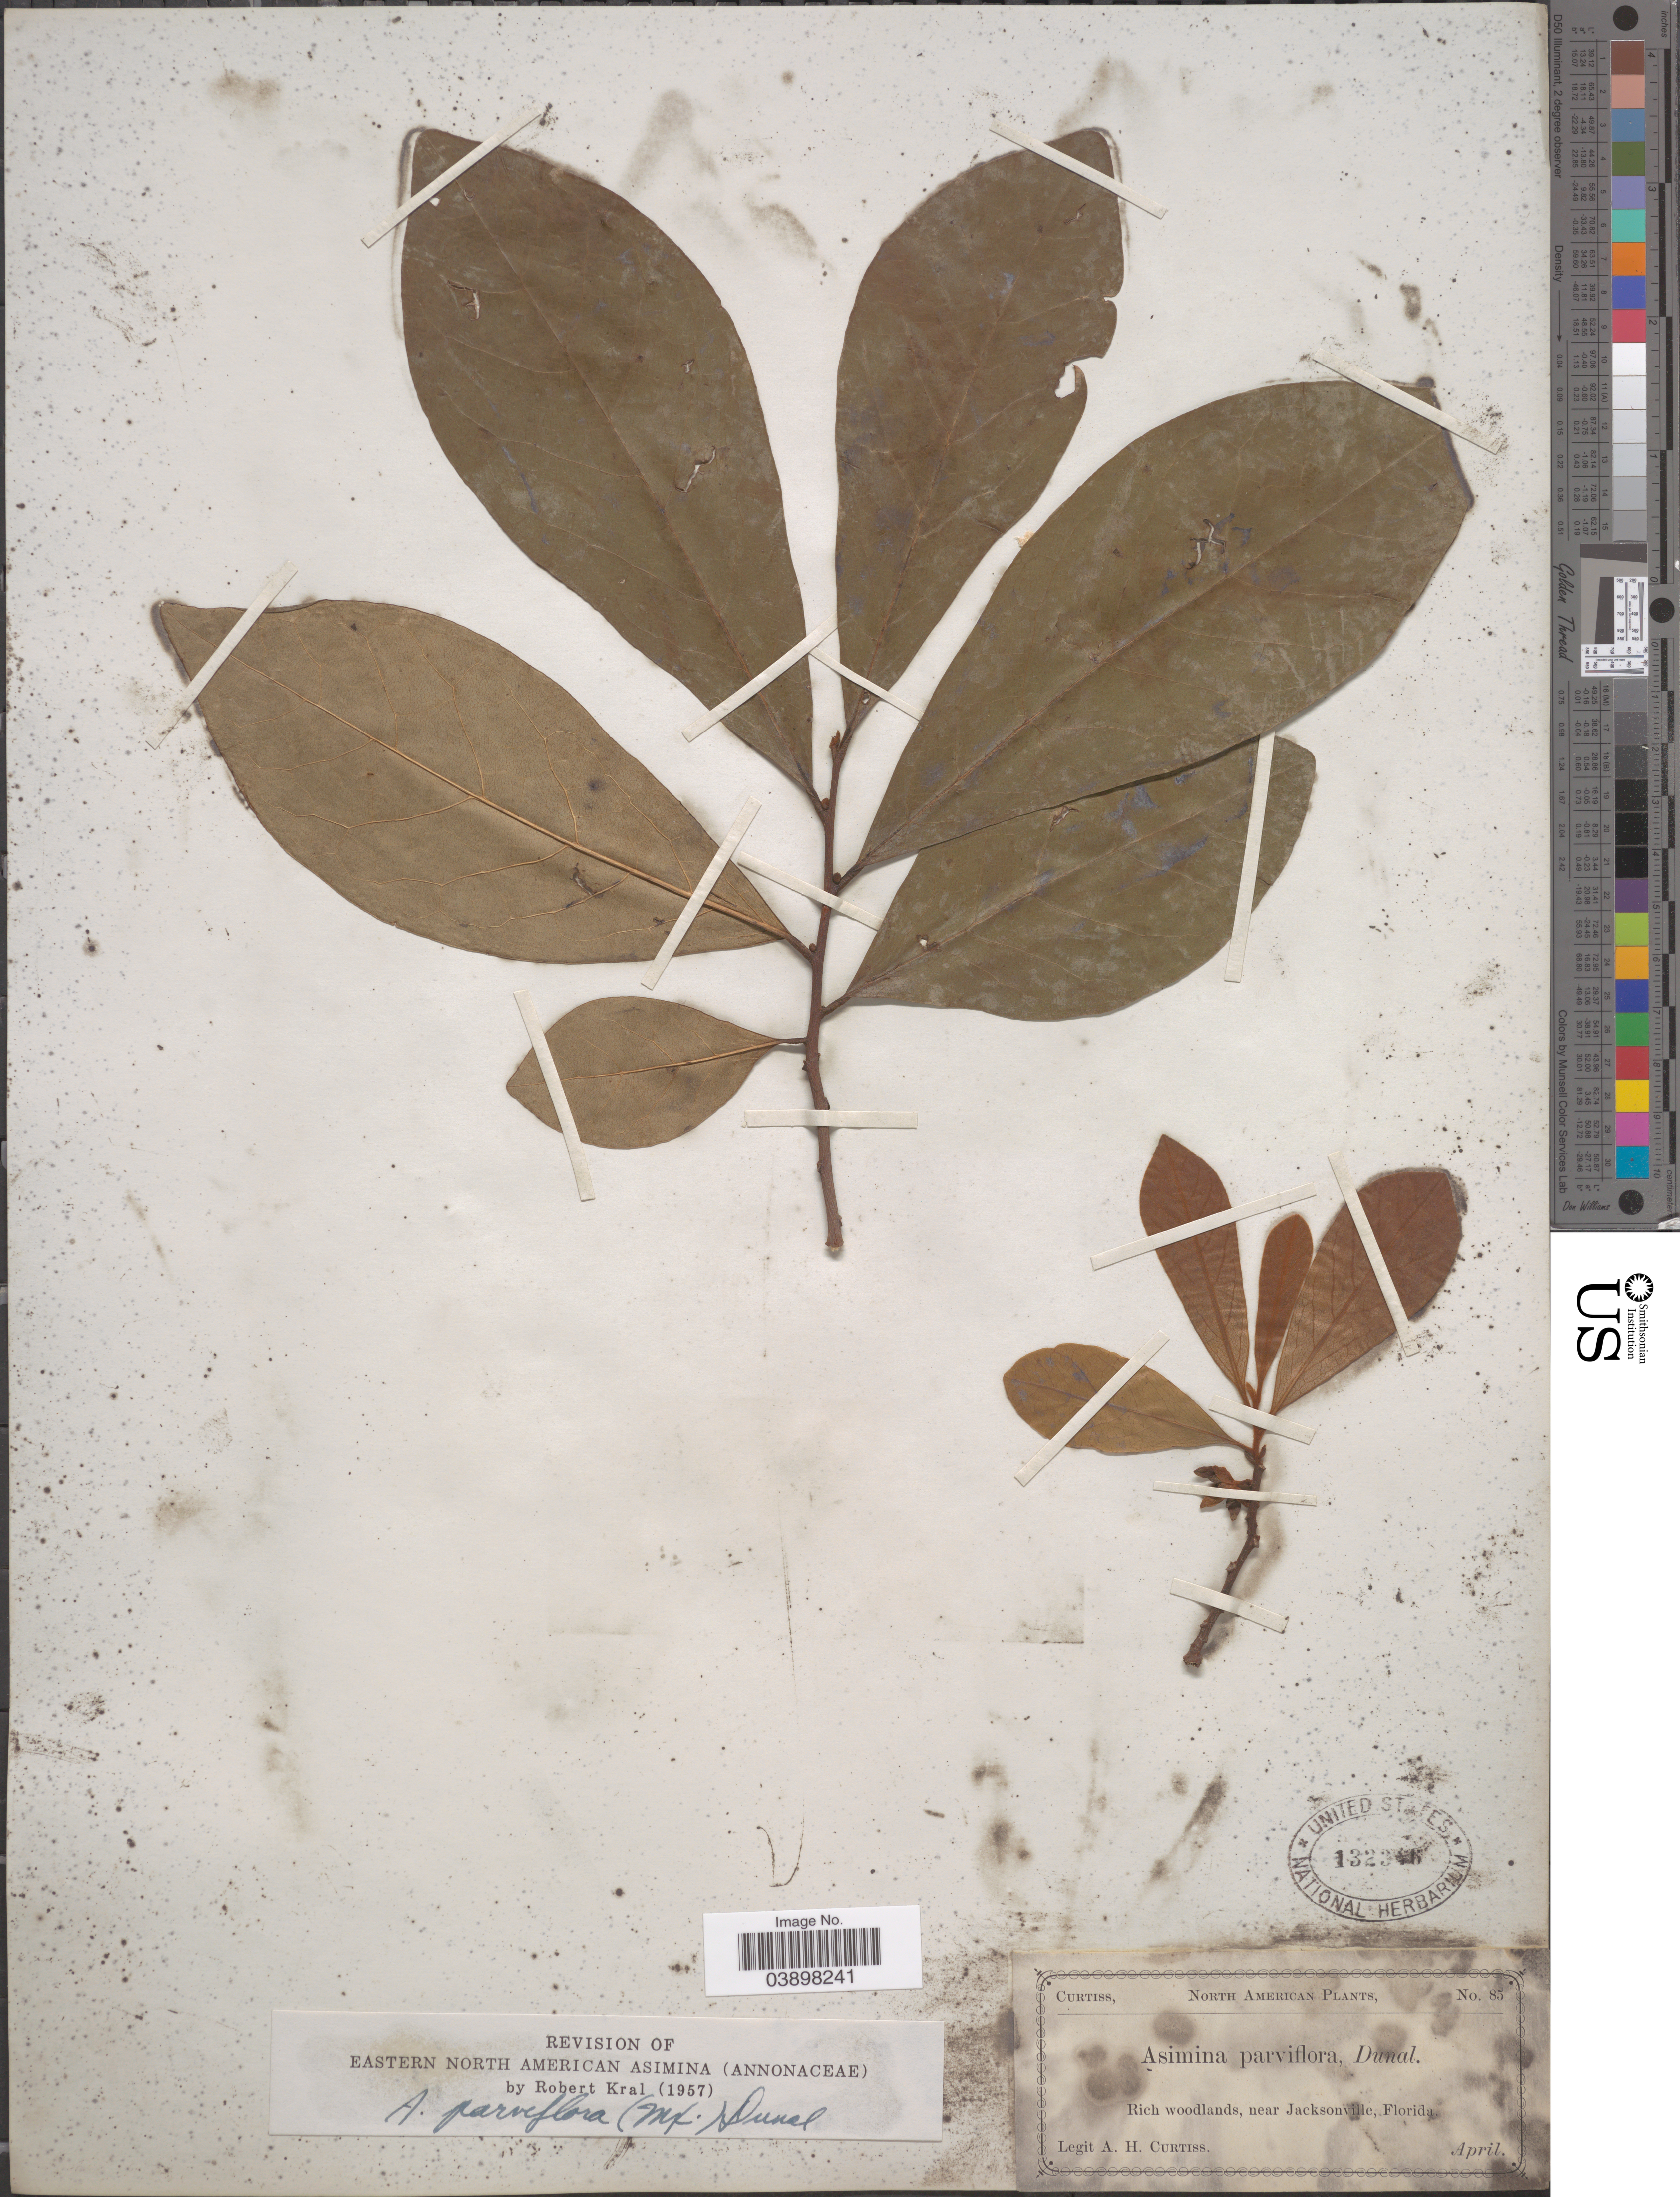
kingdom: Plantae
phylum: Tracheophyta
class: Magnoliopsida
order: Magnoliales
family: Annonaceae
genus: Asimina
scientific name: Asimina parviflora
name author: (Michx.) Dunal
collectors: A. H. Curtiss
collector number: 85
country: United States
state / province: Florida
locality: Near Jacksonville.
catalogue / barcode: US 132346